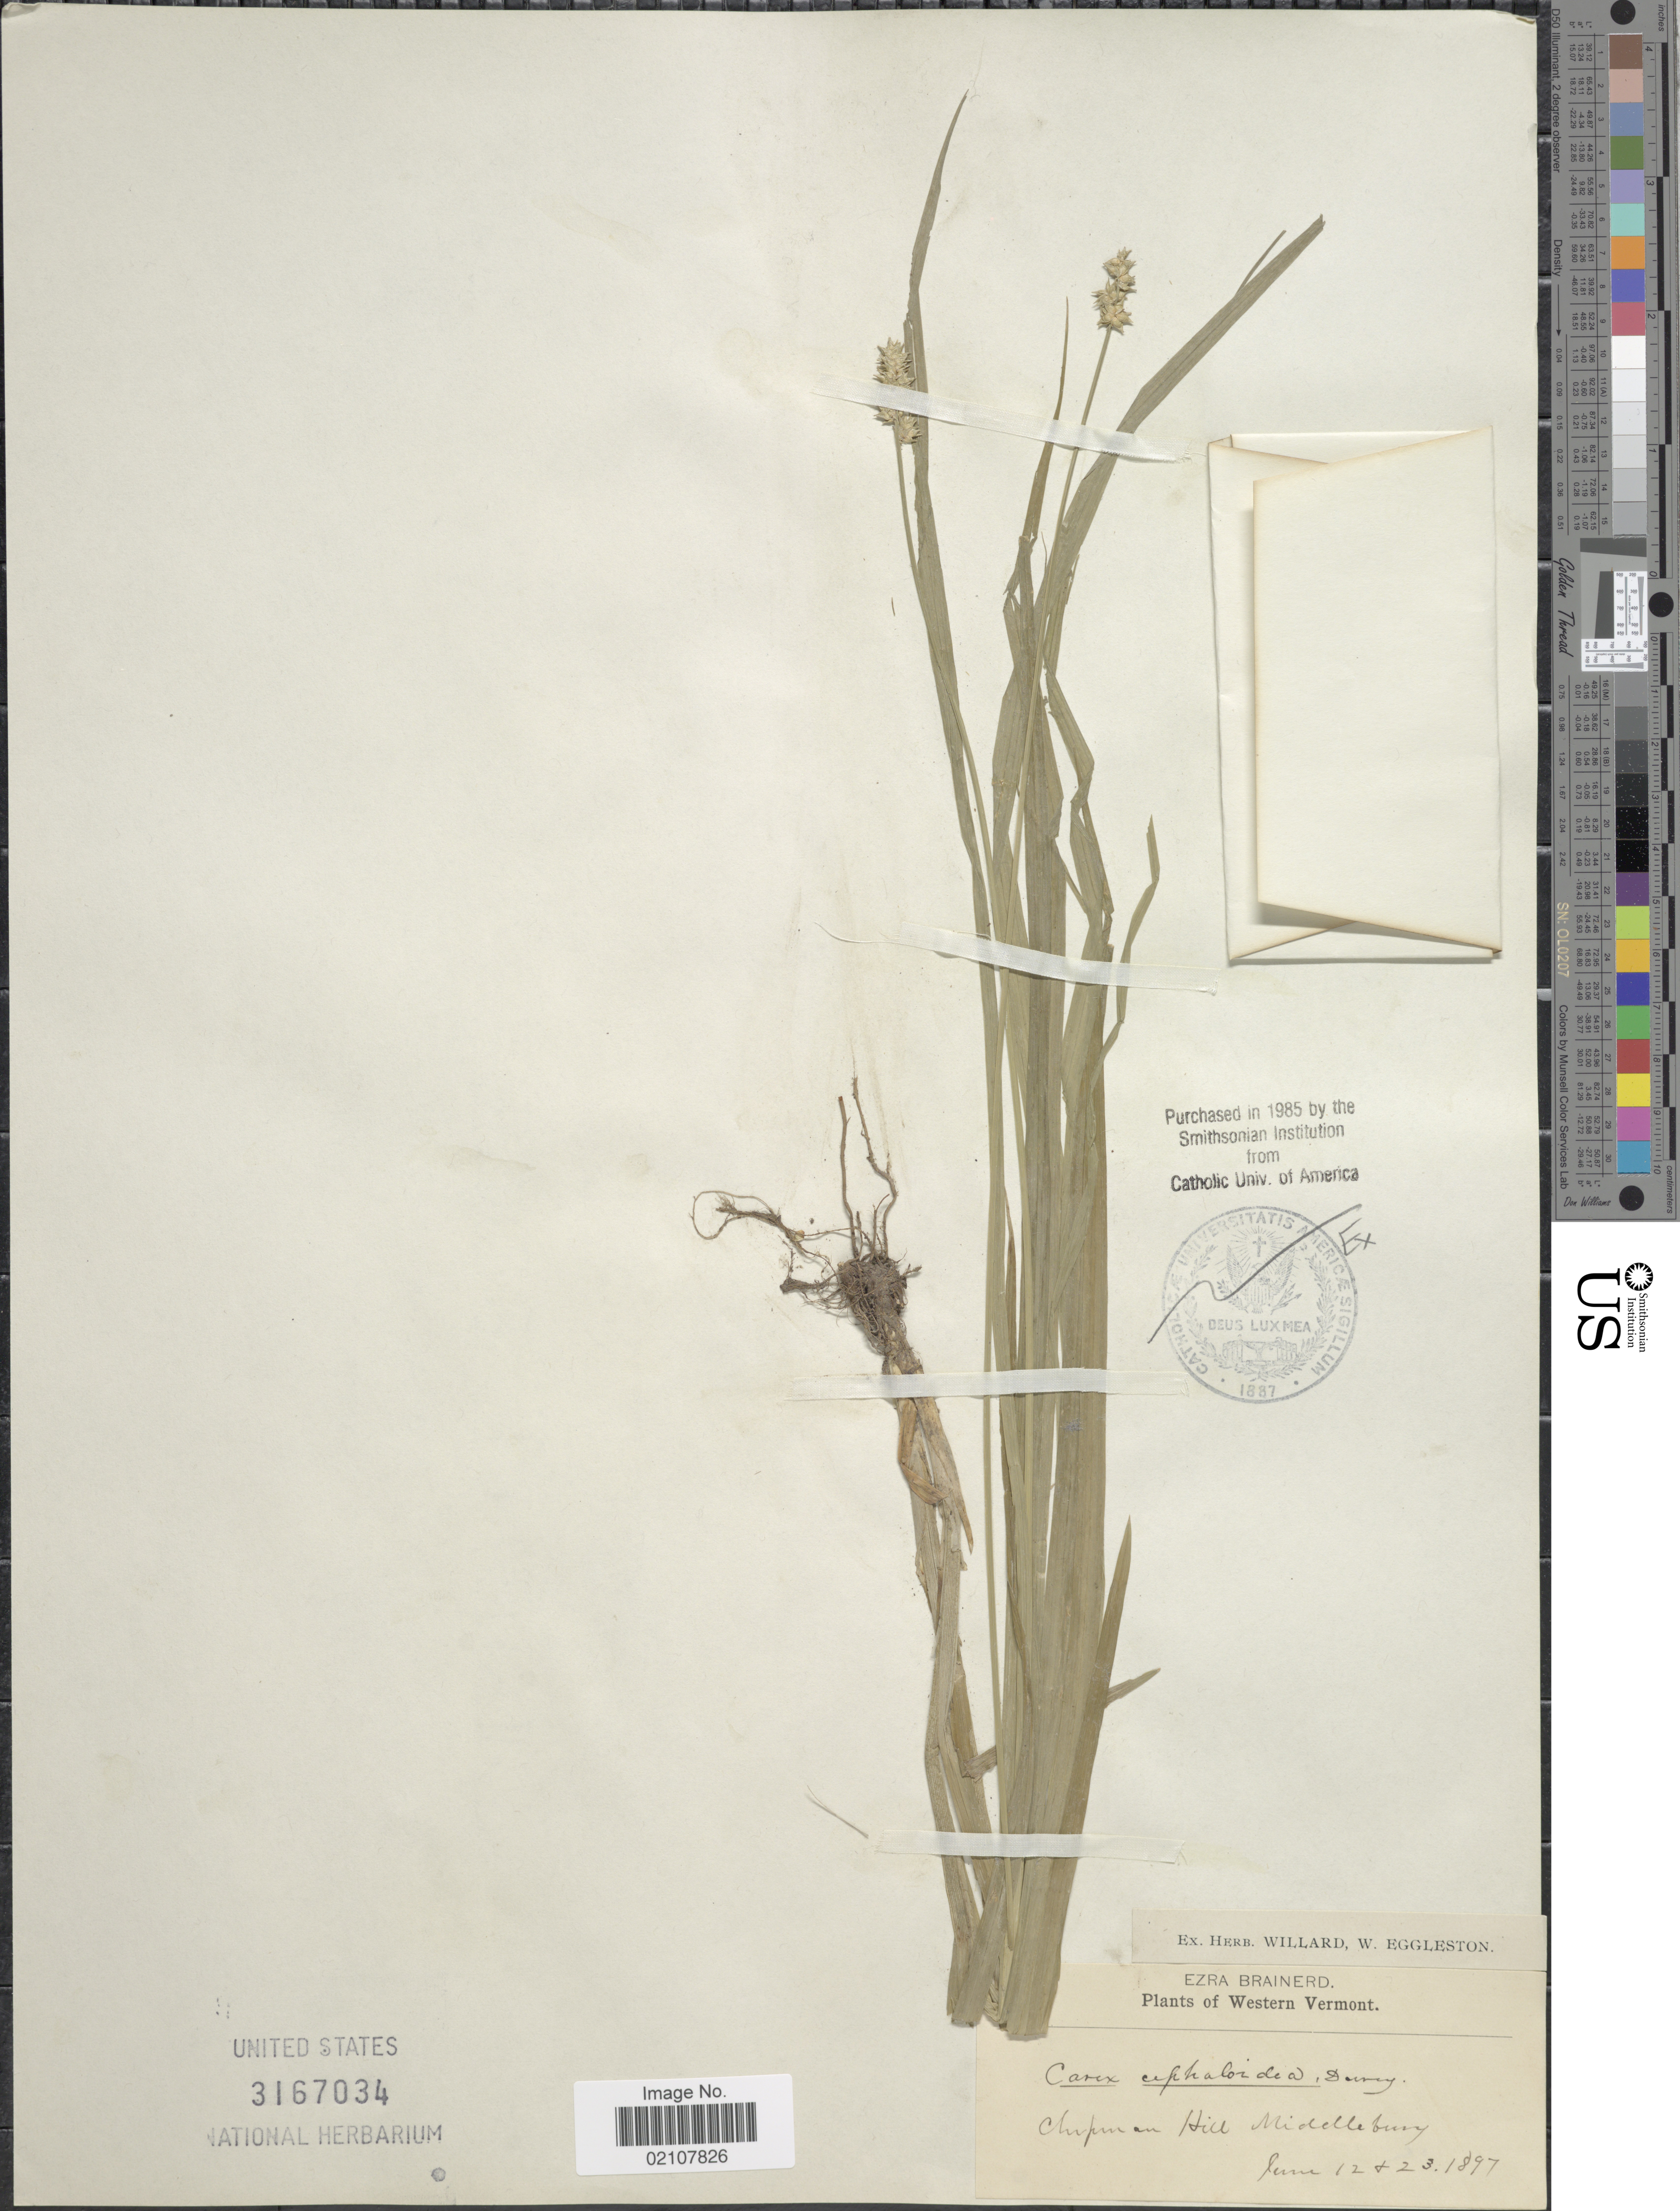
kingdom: Plantae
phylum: Tracheophyta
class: Liliopsida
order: Poales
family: Cyperaceae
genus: Carex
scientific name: Carex cephaloidea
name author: (Dewey) Dewey ex Boott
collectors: E. Brainerd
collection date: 1897-06-12/1897-06-23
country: United States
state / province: Vermont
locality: Western Vermont, Chipman Hill Middlebury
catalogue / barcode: US 3167034